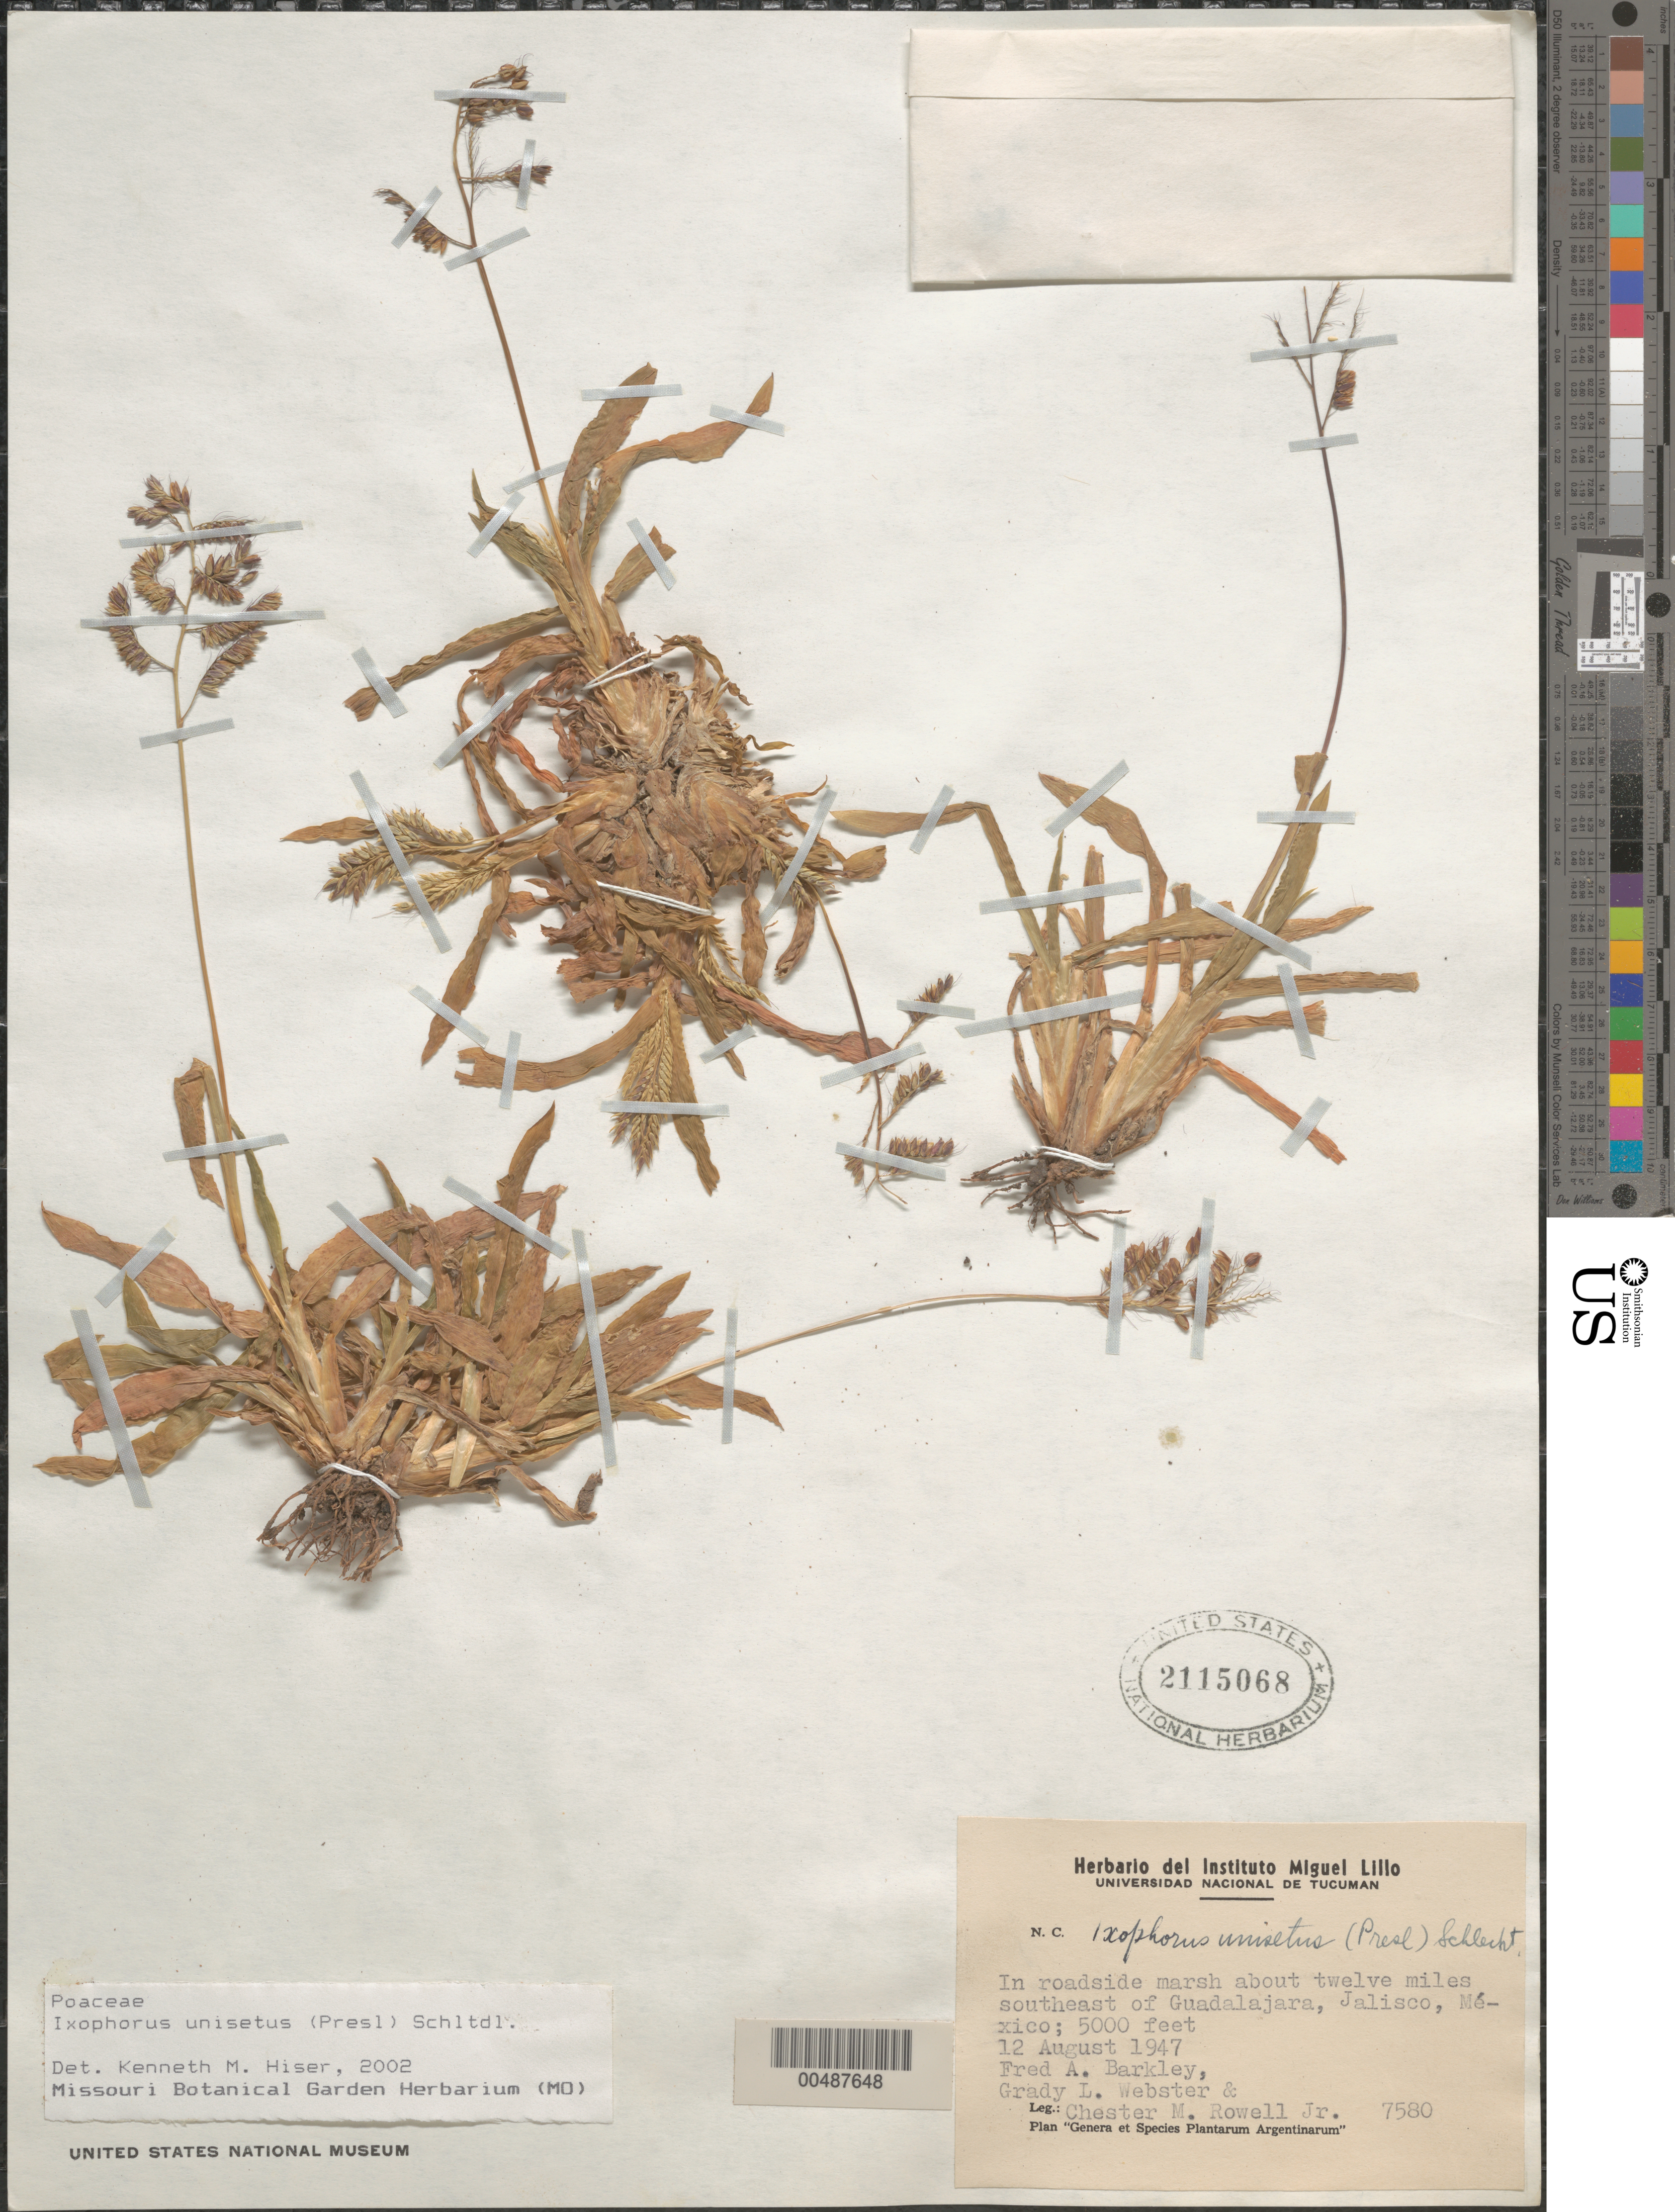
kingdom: Plantae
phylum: Tracheophyta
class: Liliopsida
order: Poales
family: Poaceae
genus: Ixophorus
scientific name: Ixophorus unisetus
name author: (J. Presl) Schltdl.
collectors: F. A. Barkley, G. L. Webster & C. M. Rowell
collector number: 7580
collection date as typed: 12 Aug 1947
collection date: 1947-08-12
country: Mexico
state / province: Jalisco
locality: About 12 mi SE of Guadalajara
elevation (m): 1524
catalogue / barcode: US 2115068